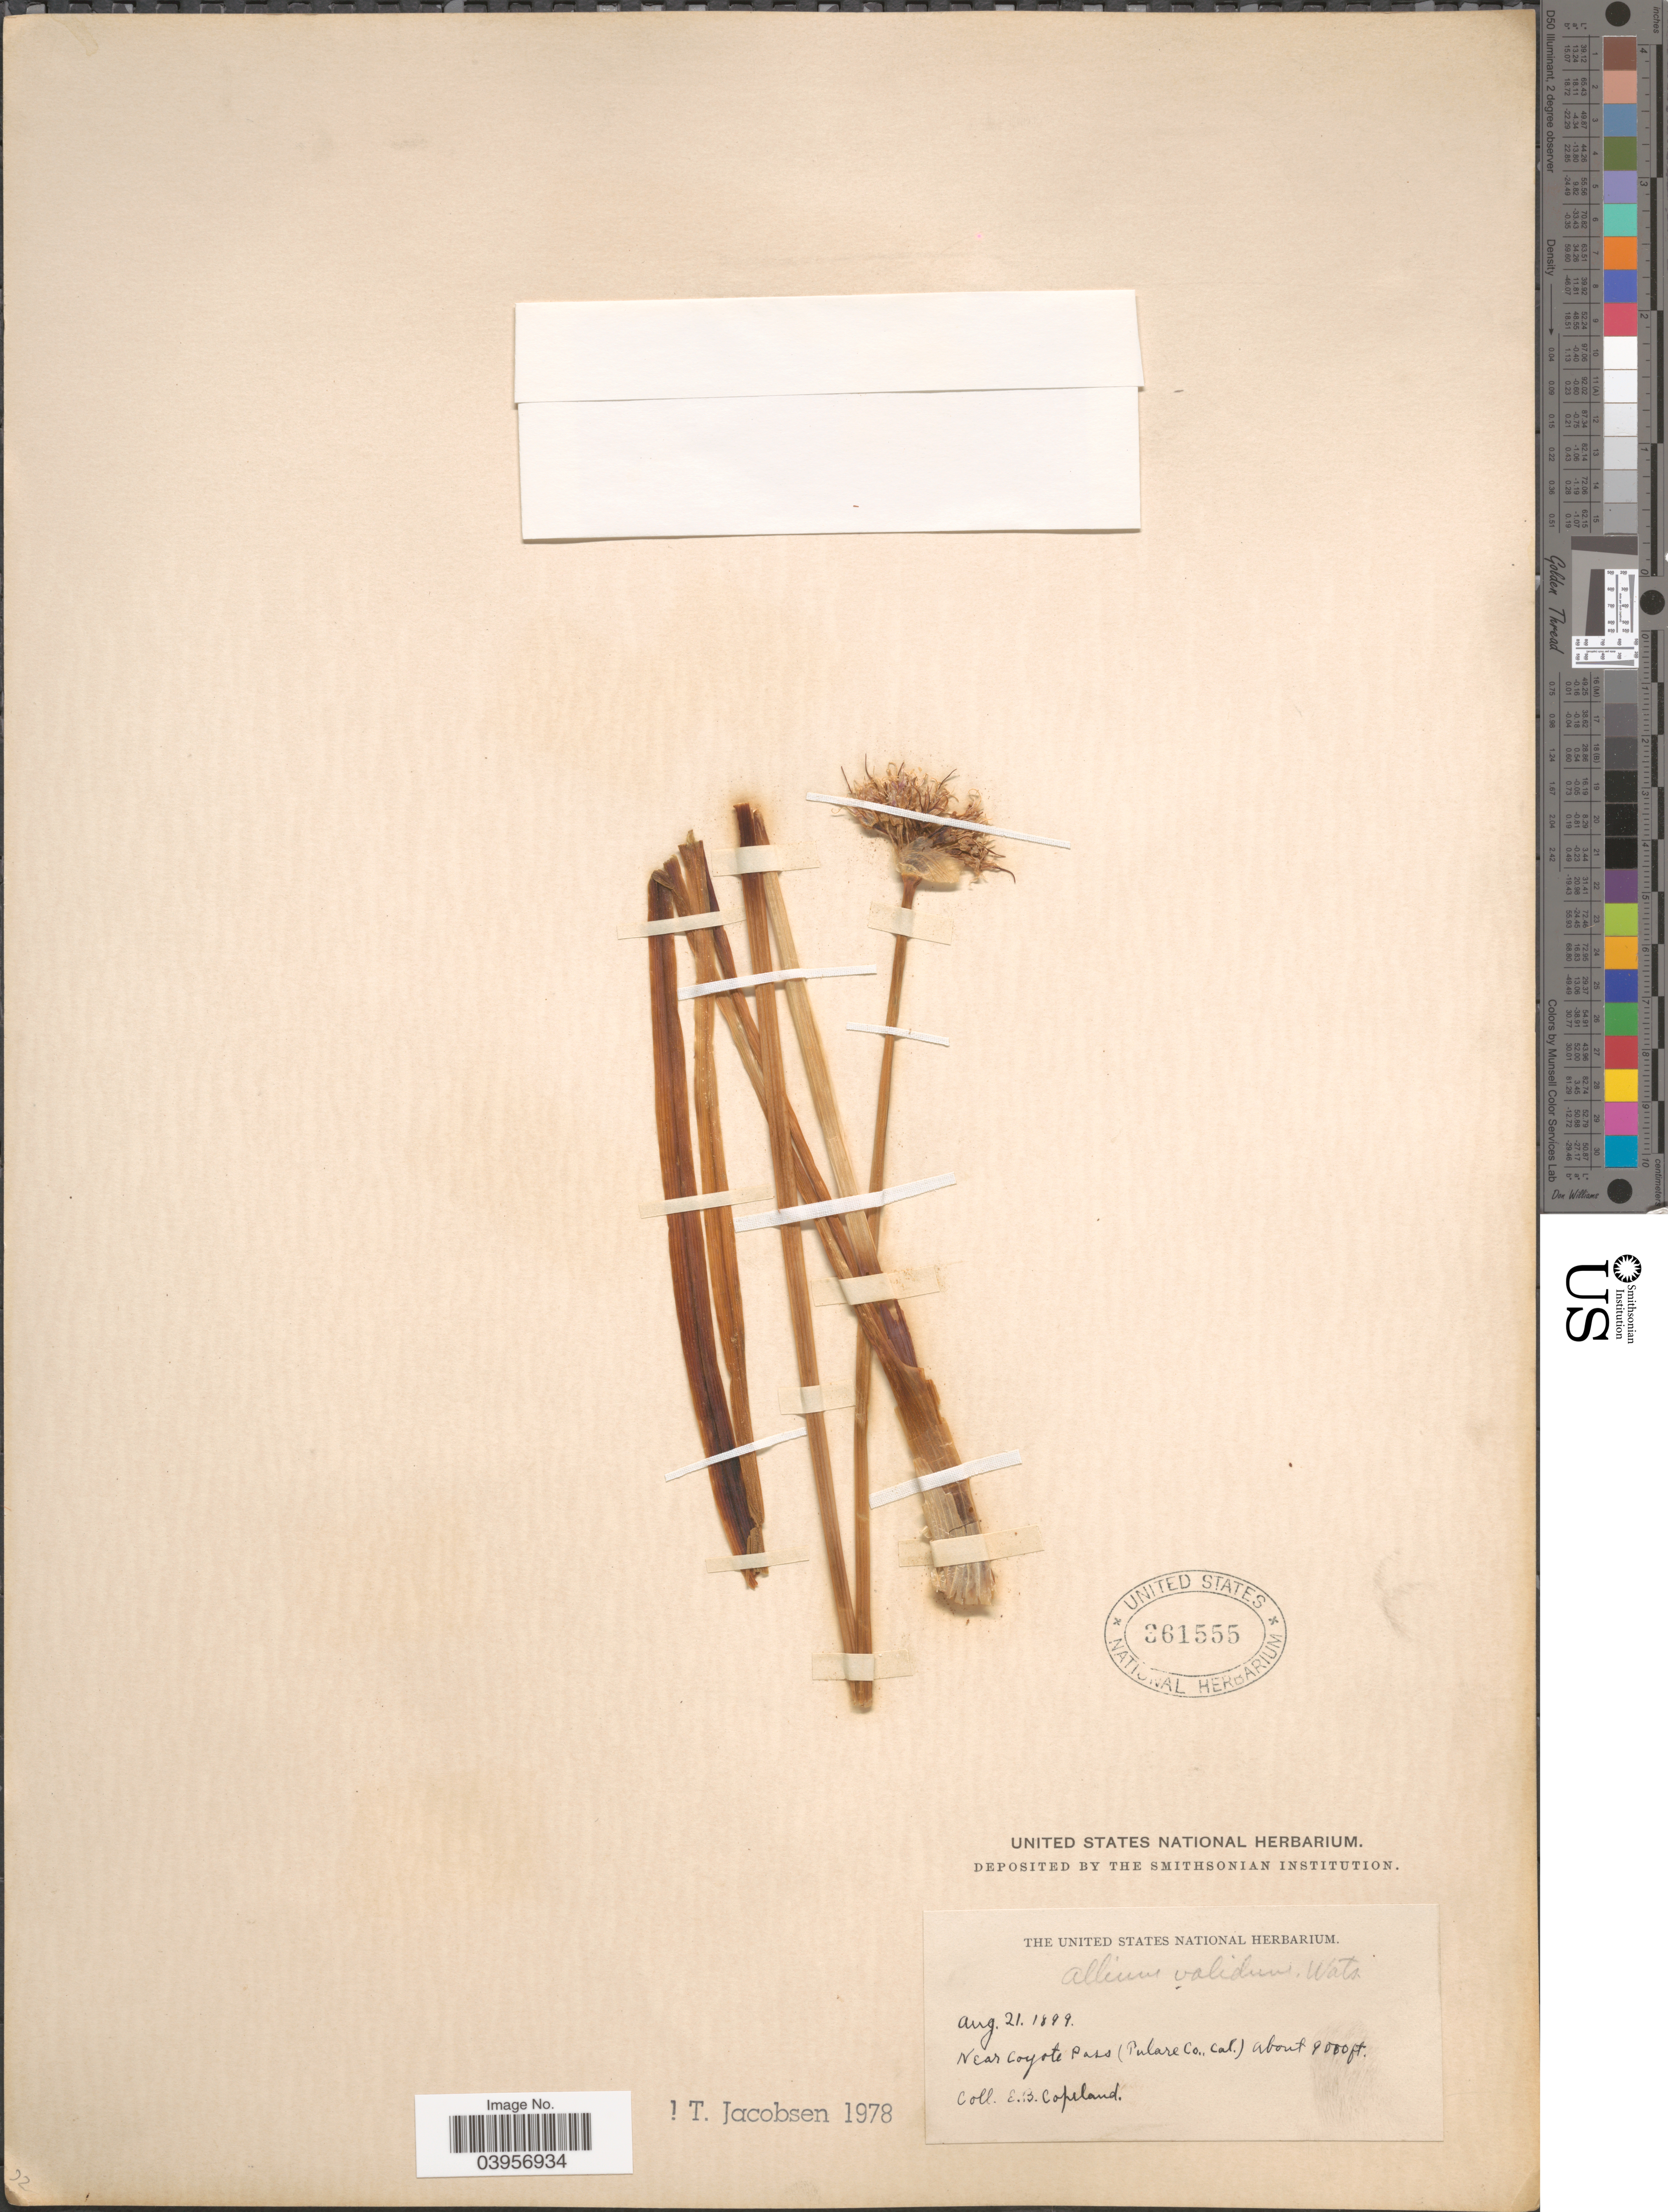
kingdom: Plantae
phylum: Tracheophyta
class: Liliopsida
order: Asparagales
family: Amaryllidaceae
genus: Allium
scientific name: Allium validum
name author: S. Watson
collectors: E. B. Copeland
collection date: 1899-08-21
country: United States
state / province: California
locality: Near Coyote Pass (Pulare Co).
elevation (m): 2743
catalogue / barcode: US 361555